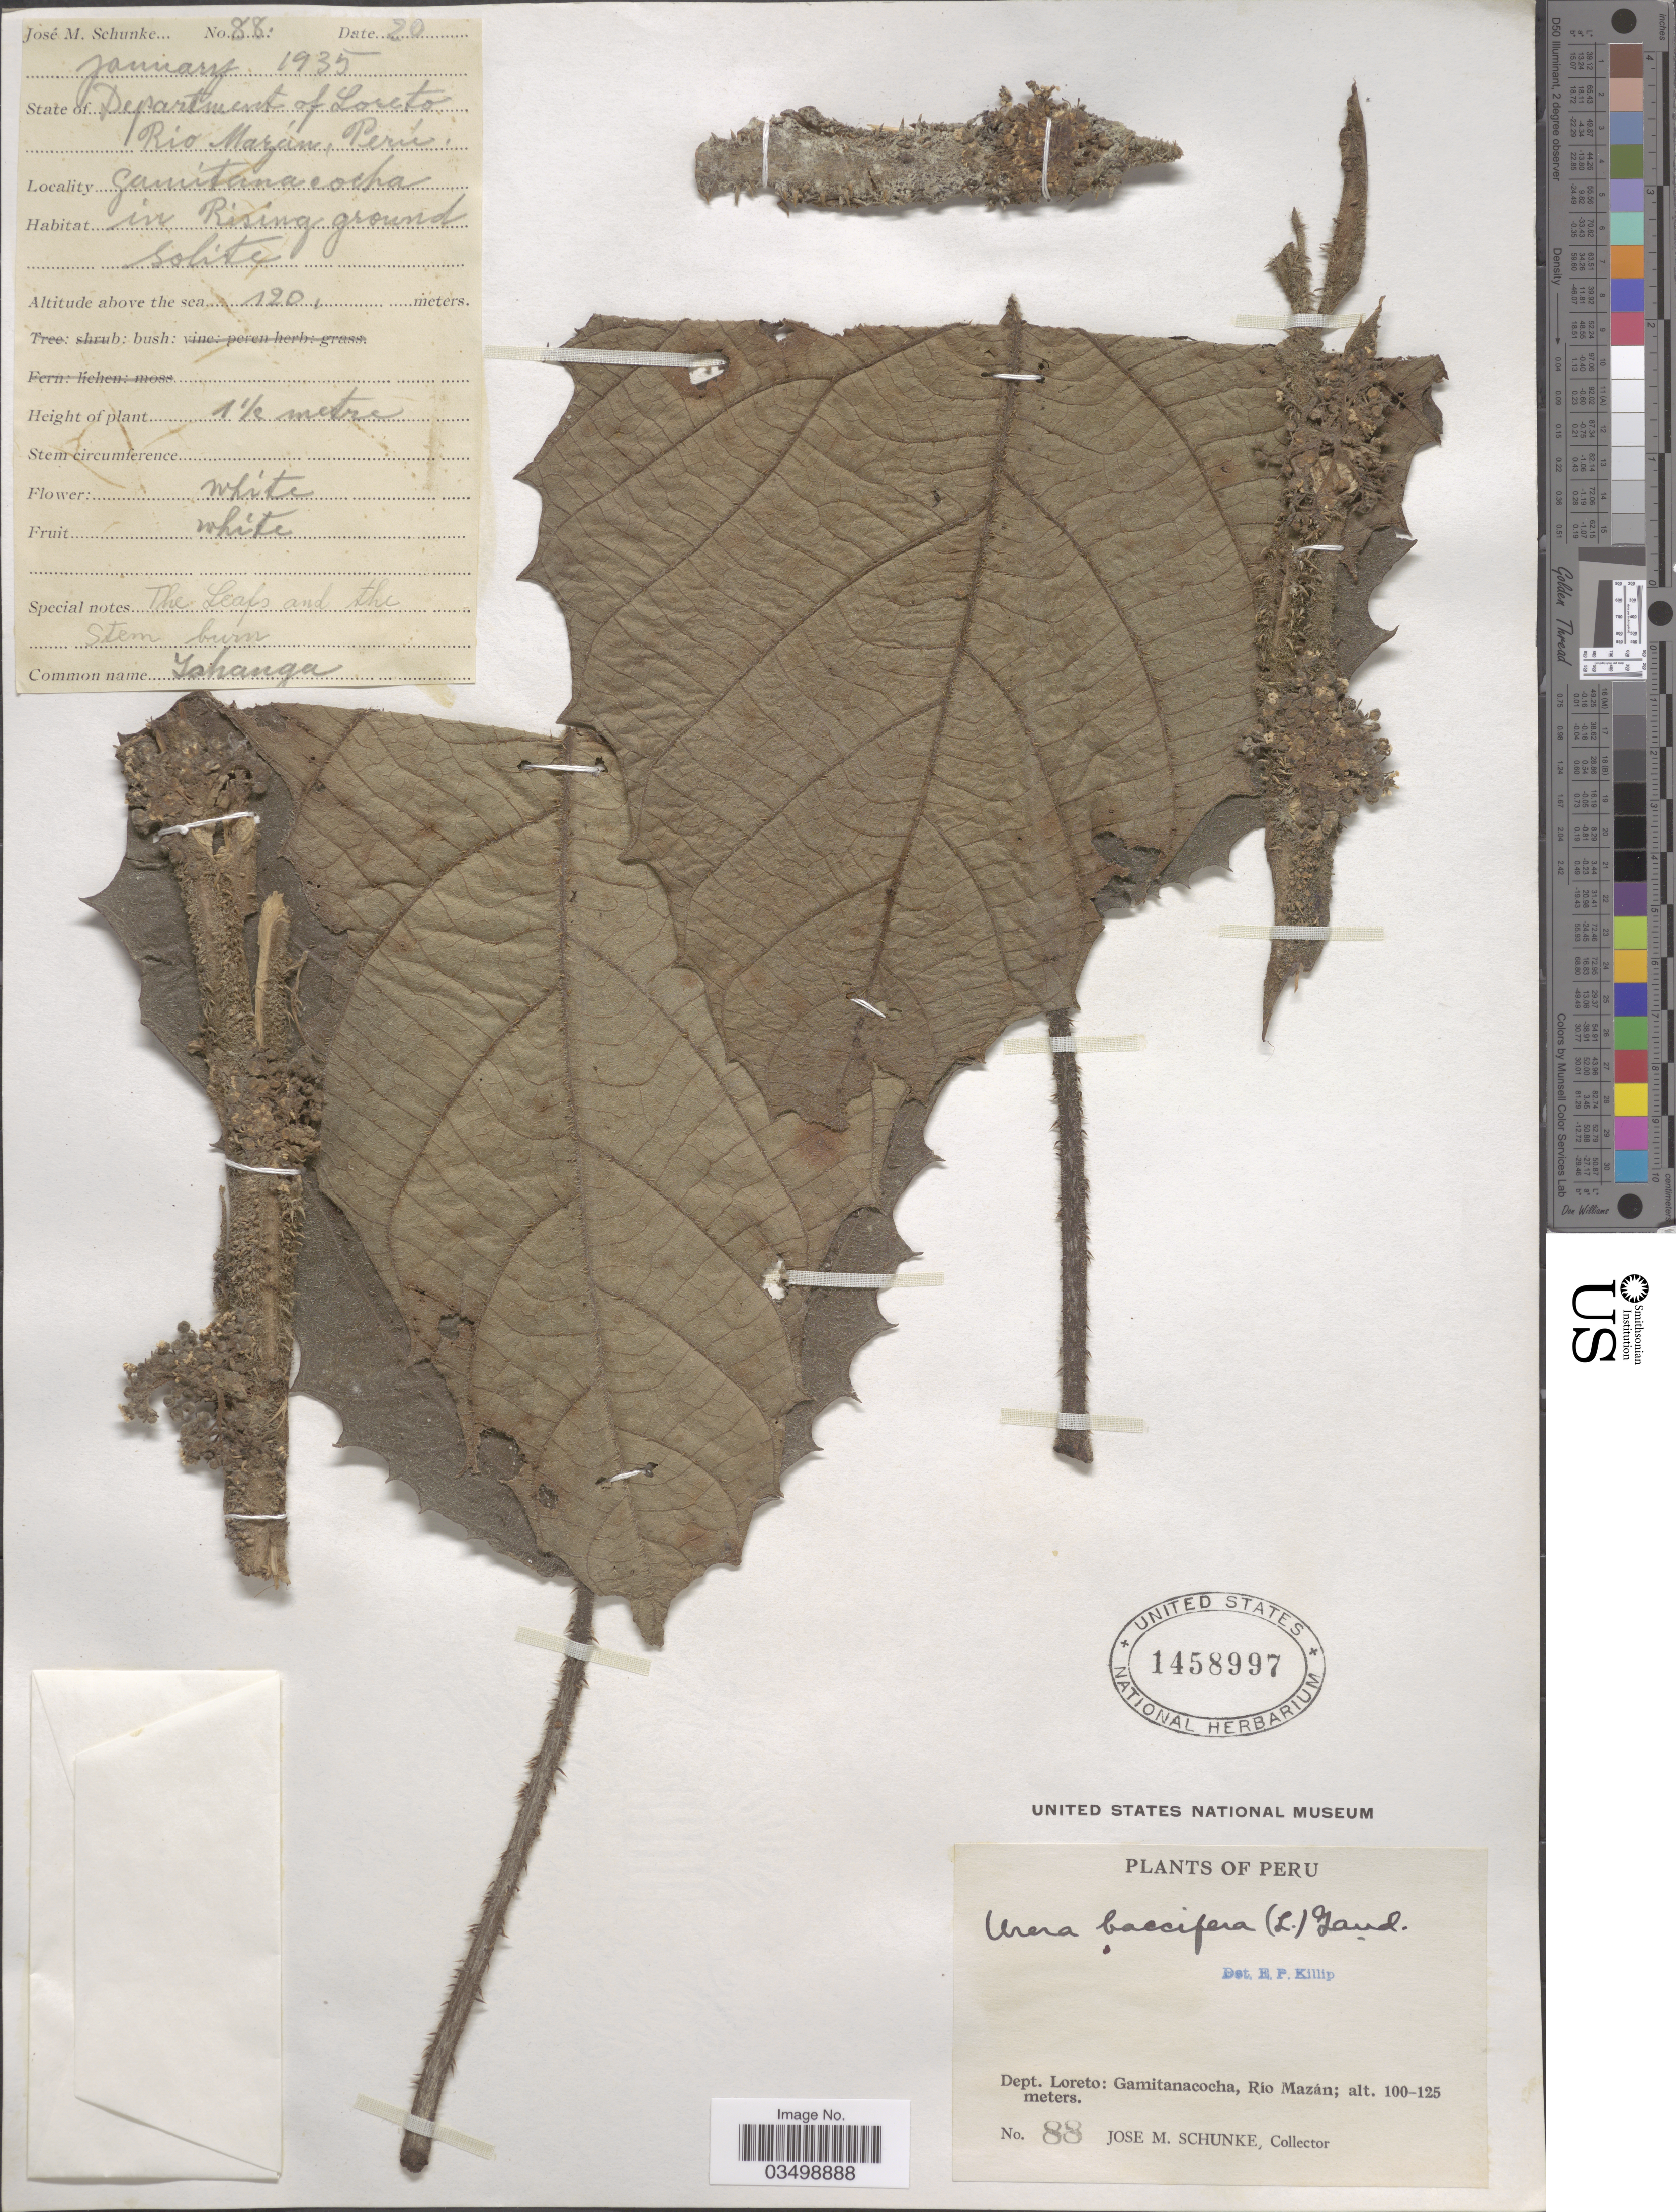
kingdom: Plantae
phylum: Tracheophyta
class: Magnoliopsida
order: Rosales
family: Urticaceae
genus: Urera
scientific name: Urera baccifera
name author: (L.) Gaudich. ex Wedd.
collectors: J. M. Schunke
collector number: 88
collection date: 1935-01-20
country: Peru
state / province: Loreto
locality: Dept. Loreto: Gamitanacocha, Río Mazán.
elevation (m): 120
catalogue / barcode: US 1458997